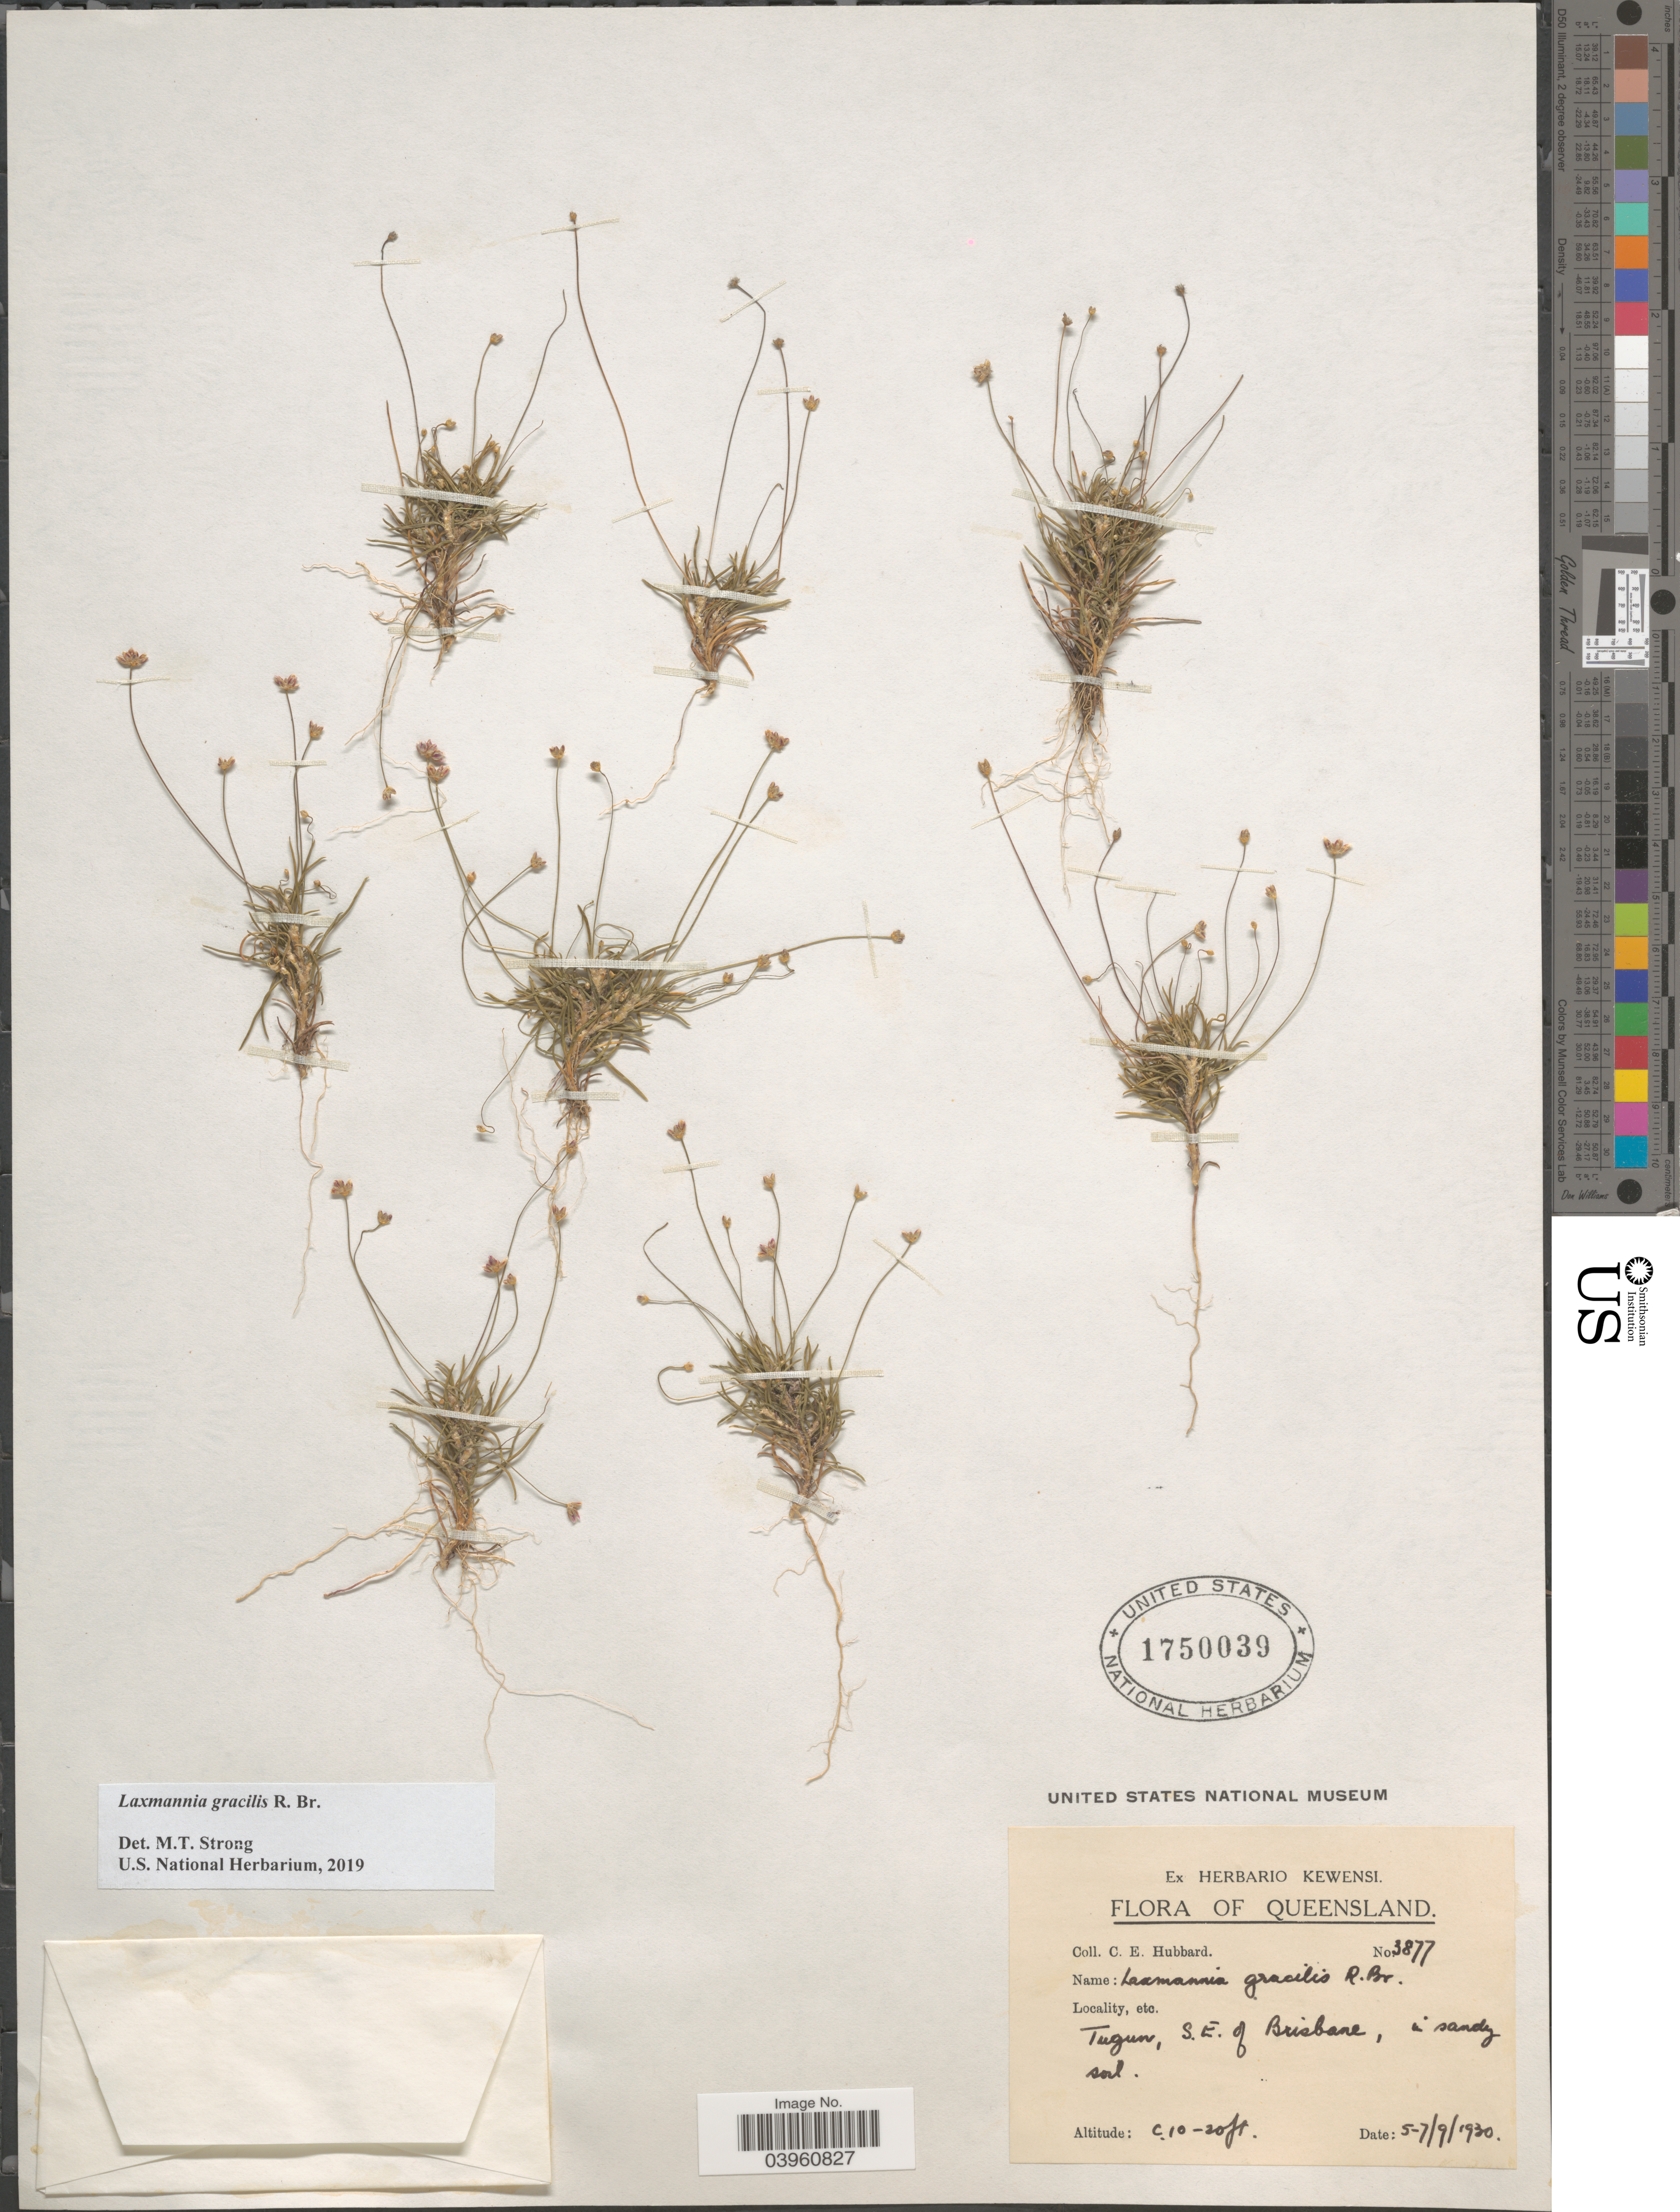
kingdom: Plantae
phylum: Tracheophyta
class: Liliopsida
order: Asparagales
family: Asparagaceae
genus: Laxmannia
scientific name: Laxmannia gracilis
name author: R. Br.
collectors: C. E. Hubbard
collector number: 3877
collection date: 1930-09-05/1930-09-07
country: Australia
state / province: Queensland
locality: Tugun, S.E. of Brisbane, san sandy soil.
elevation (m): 3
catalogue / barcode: US 1750039